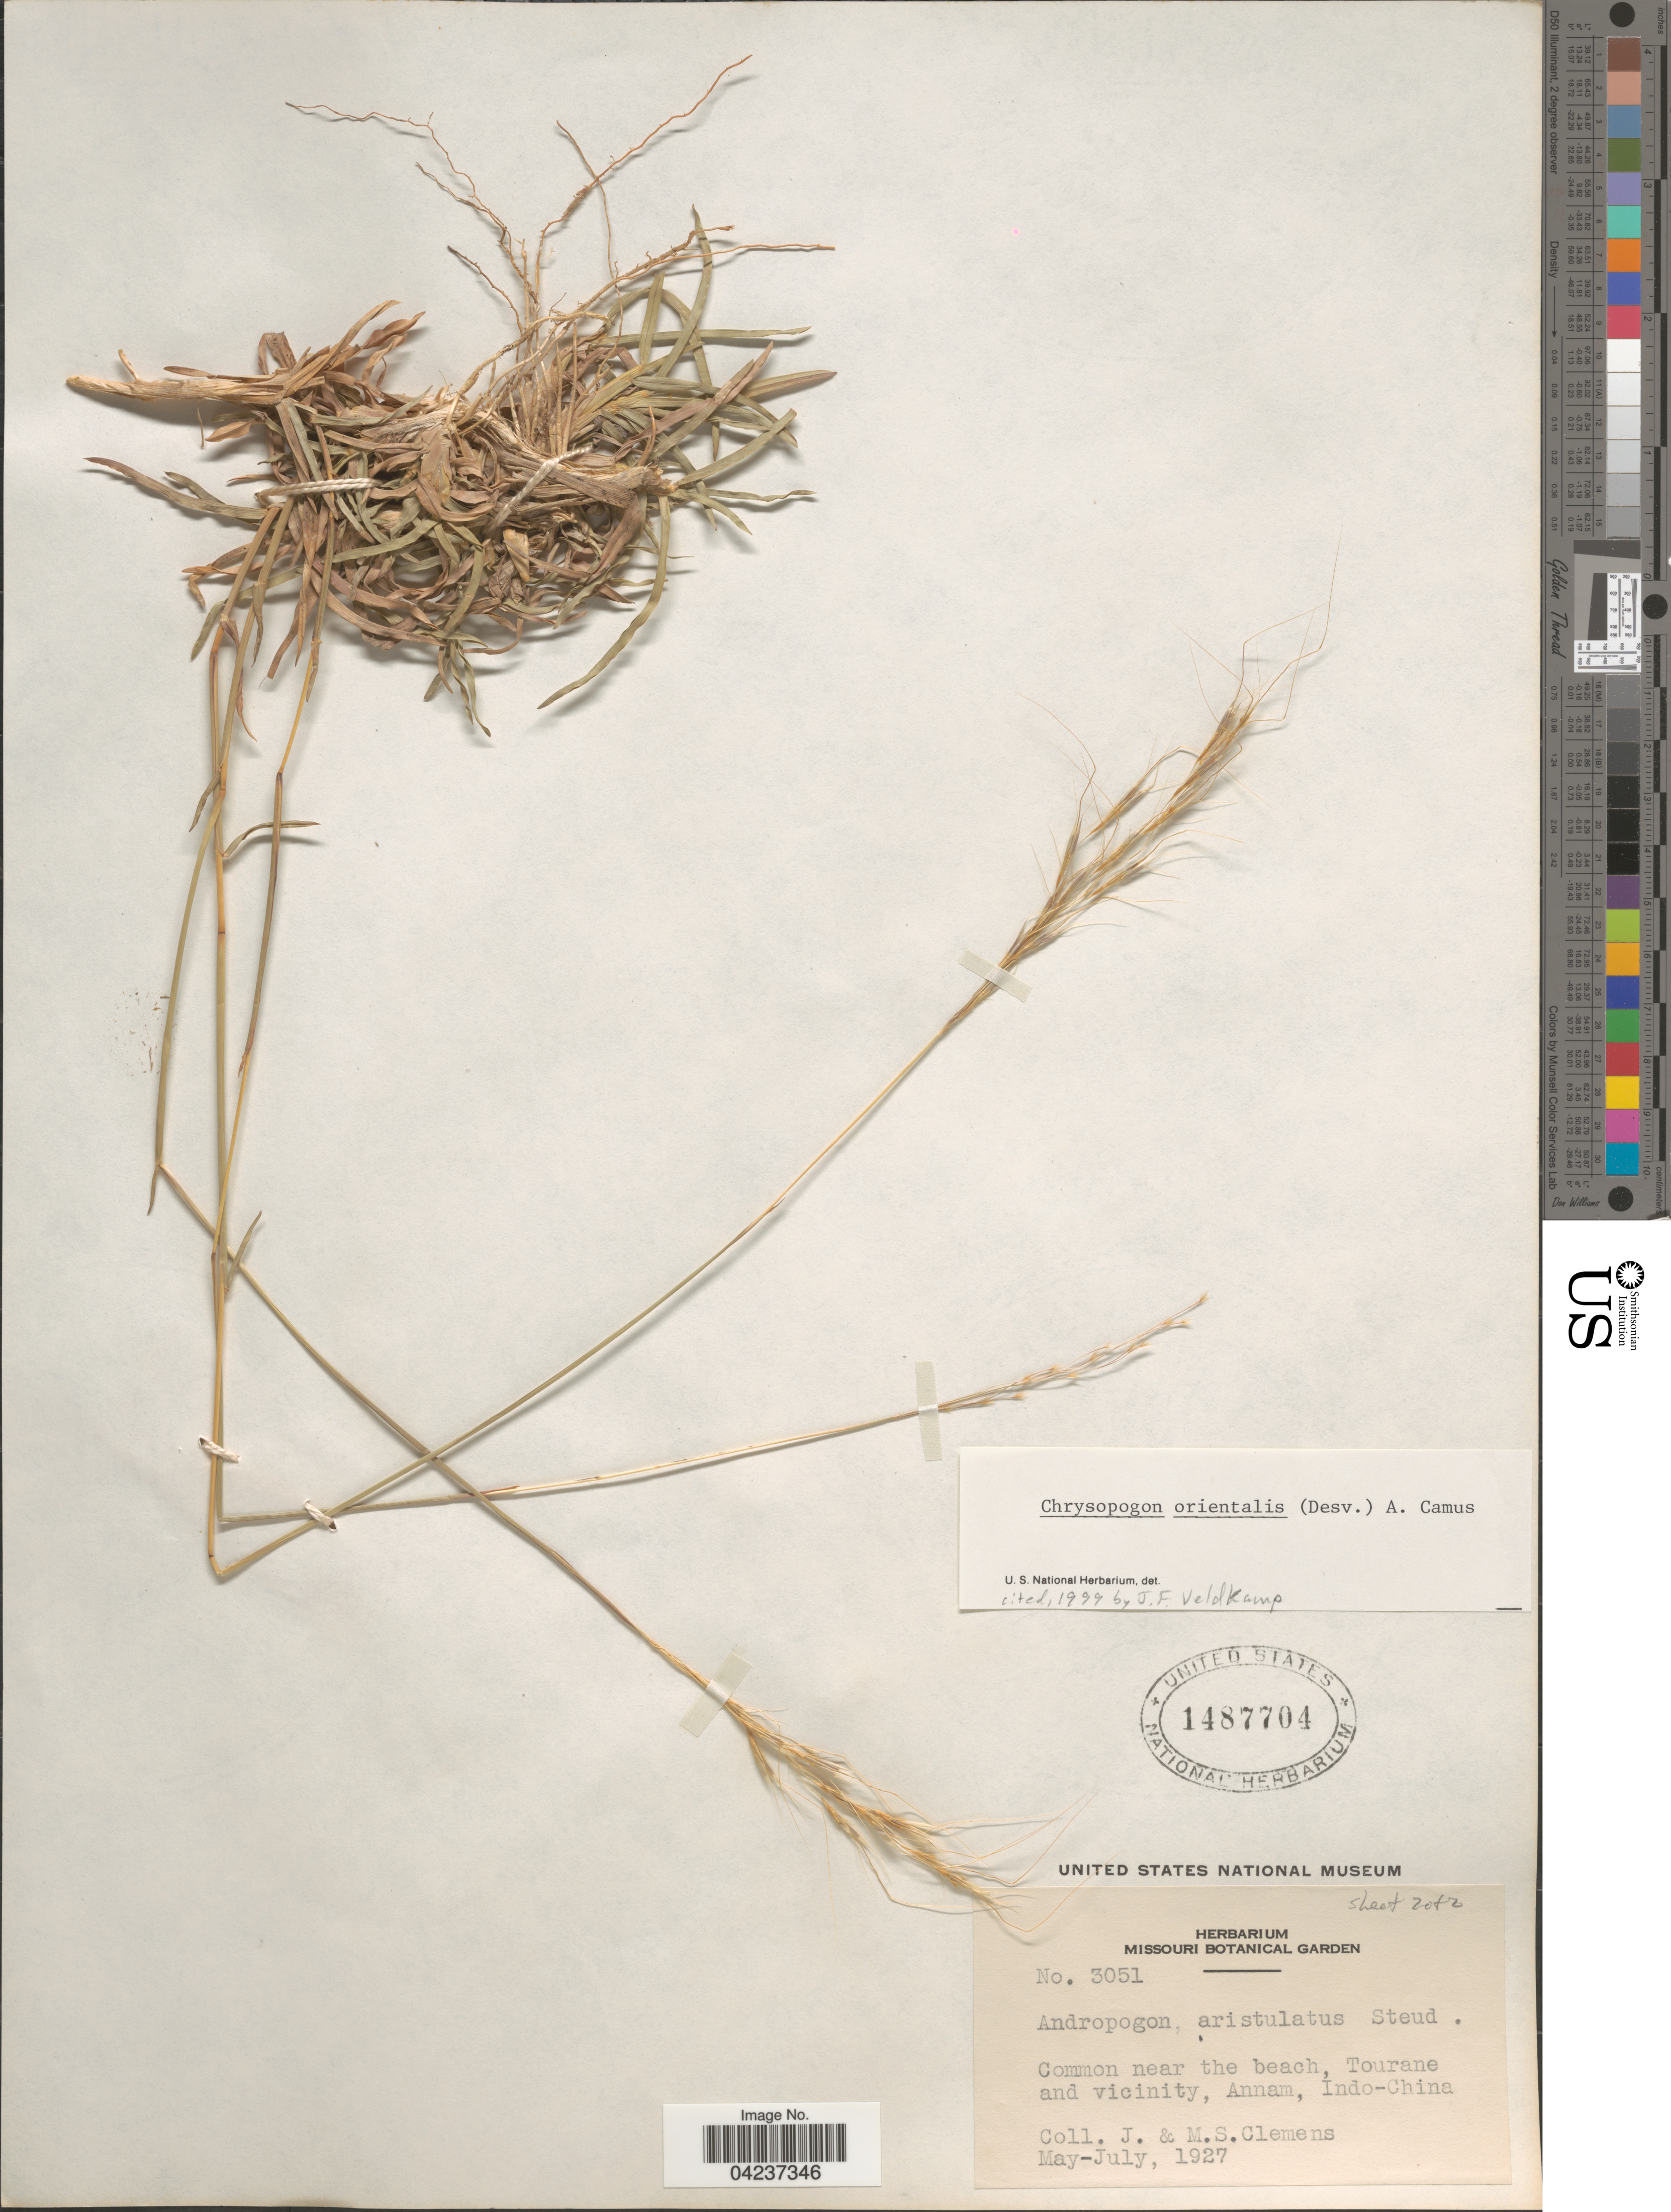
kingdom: Plantae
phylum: Tracheophyta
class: Liliopsida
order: Poales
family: Poaceae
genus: Chrysopogon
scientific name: Chrysopogon orientalis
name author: (Desv.) A. Camus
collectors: J. Clemens & M. S. Clemens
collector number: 3051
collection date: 1927-05/1927-07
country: Vietnam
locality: Common near the beach, Tourane and vicinity, Annam.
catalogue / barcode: US 1487704